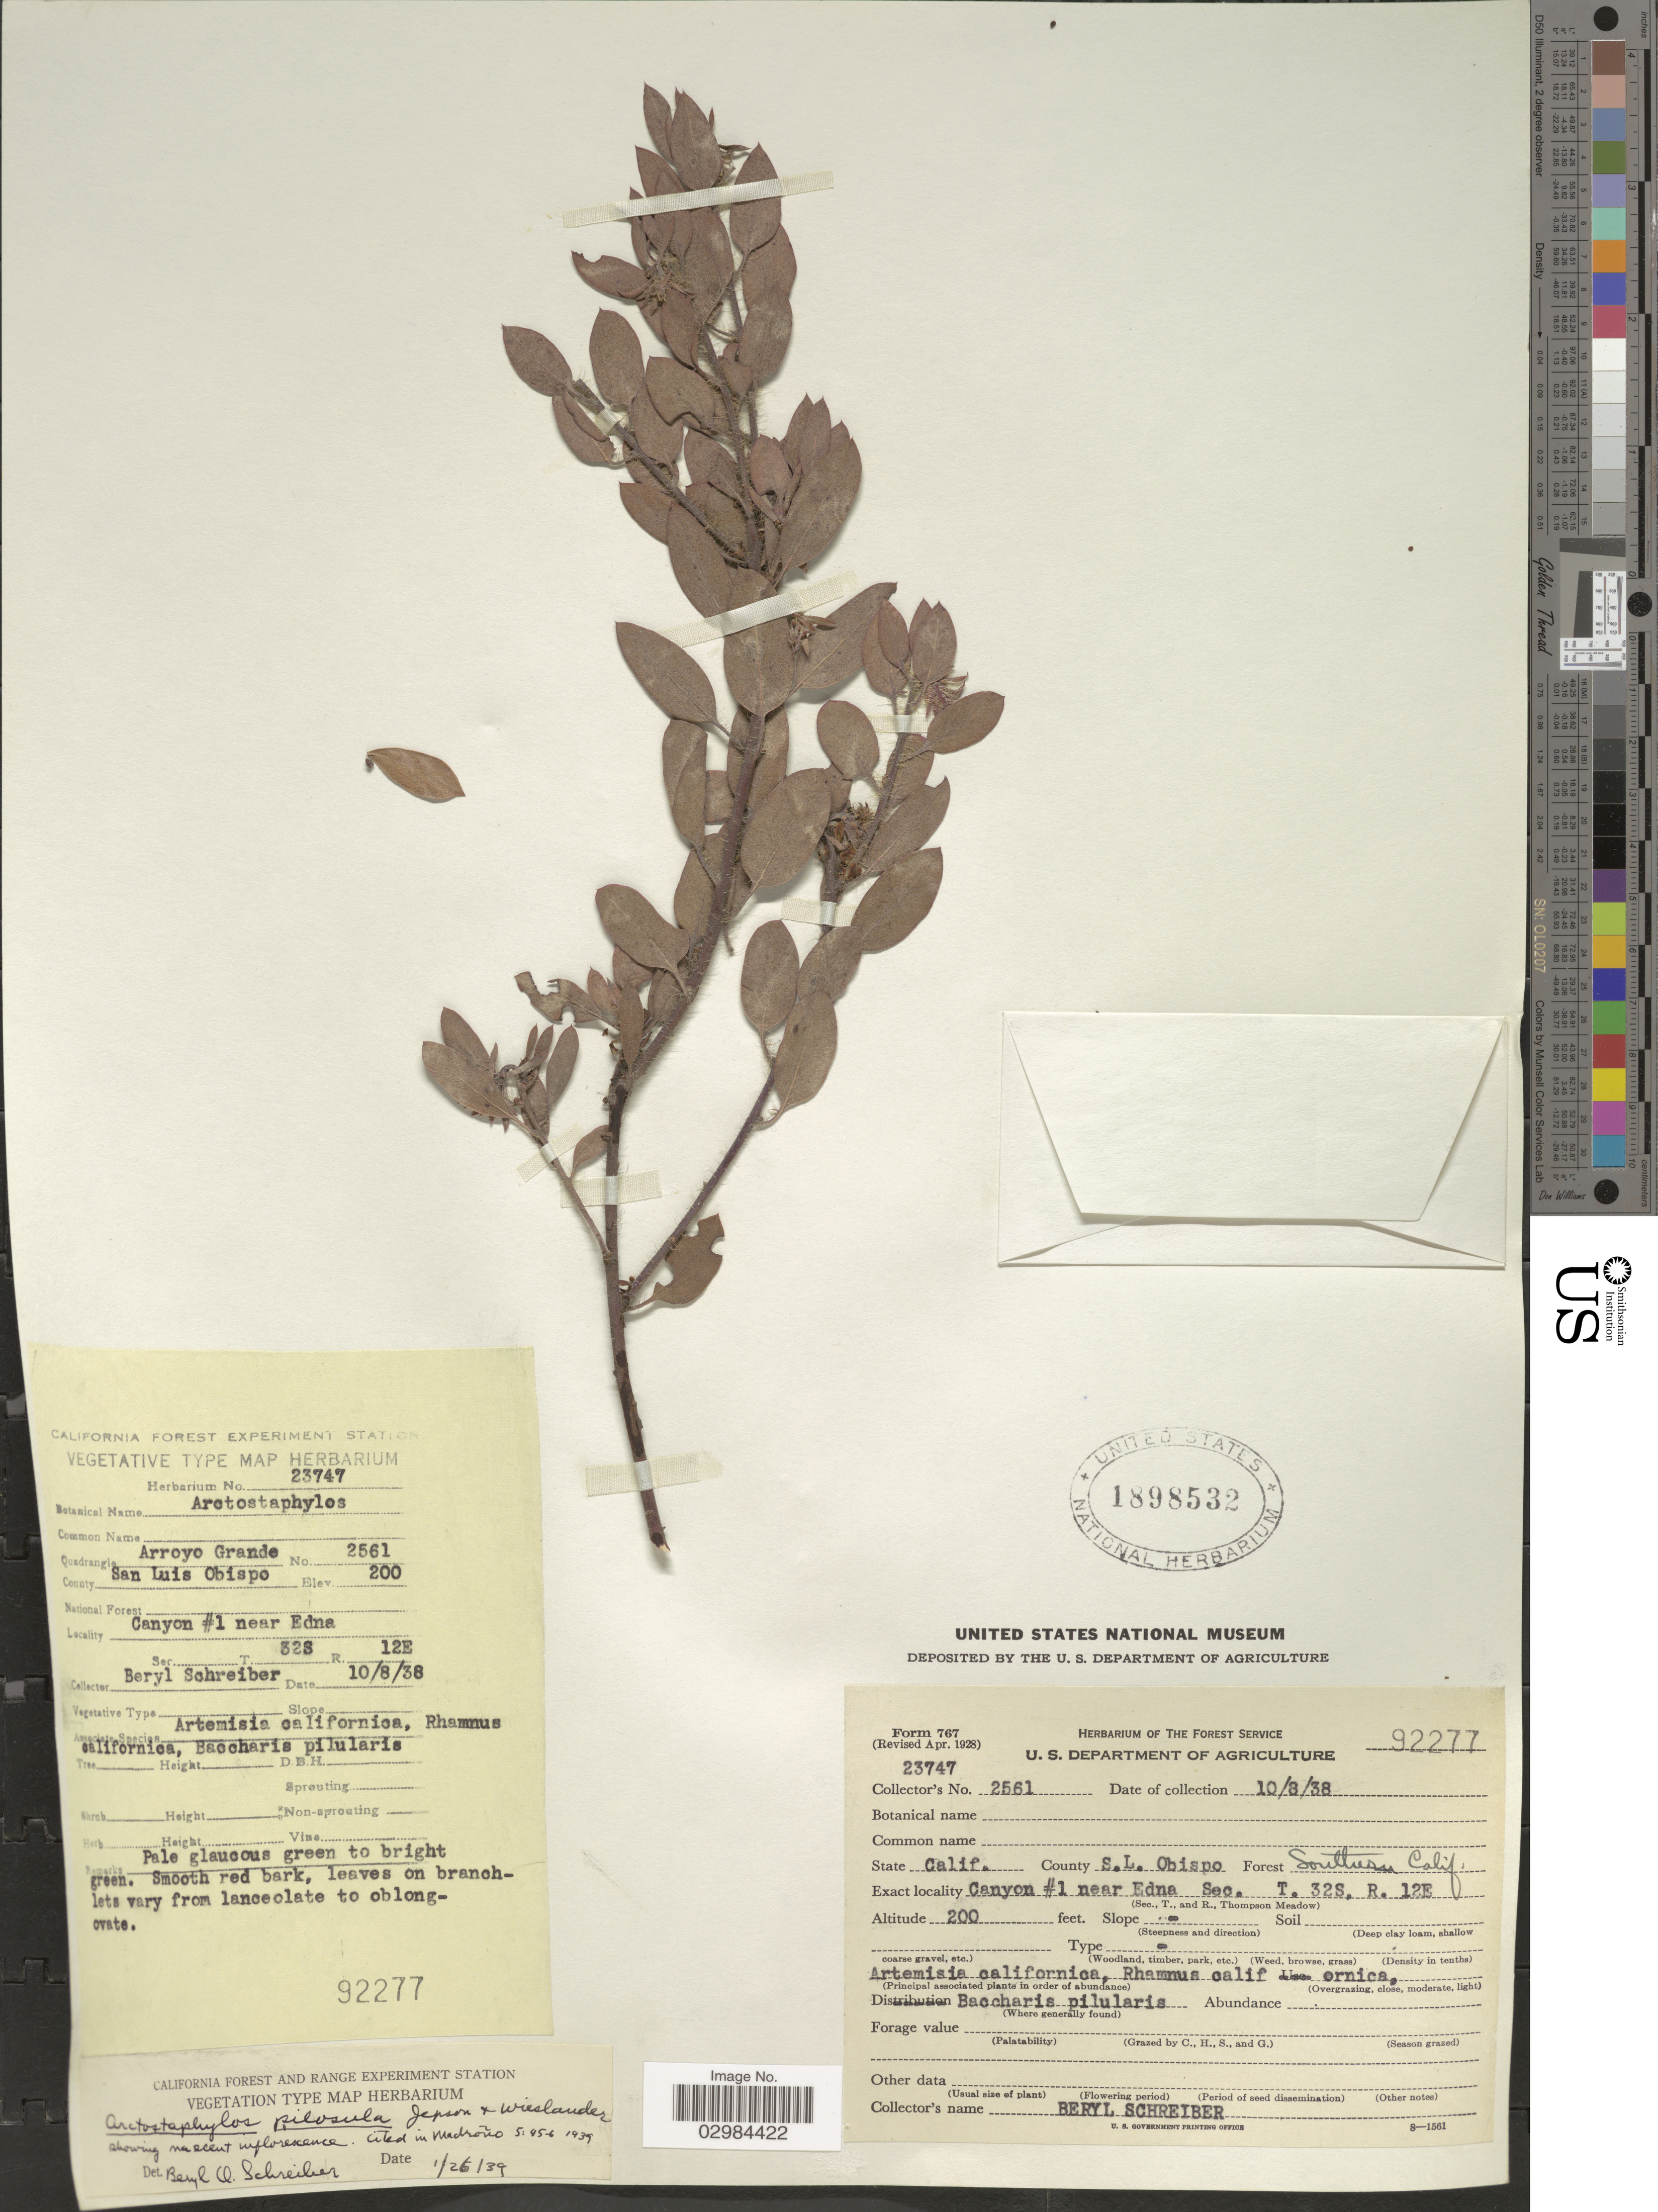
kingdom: Plantae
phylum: Tracheophyta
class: Magnoliopsida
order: Ericales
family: Ericaceae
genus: Arctostaphylos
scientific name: Arctostaphylos pilosula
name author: Jeps. & Wiesl.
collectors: B. O. Schreiber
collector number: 2561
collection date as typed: Transcribed d/m/y: 8/10/38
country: United States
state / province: California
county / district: San Luis Obispo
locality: Quadrangle Arroyo Grande, County San Luis Obispo, Forest Southern California, Canyon #1 near Edna, Sec. T32S R12E.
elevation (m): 61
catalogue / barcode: US 1898532